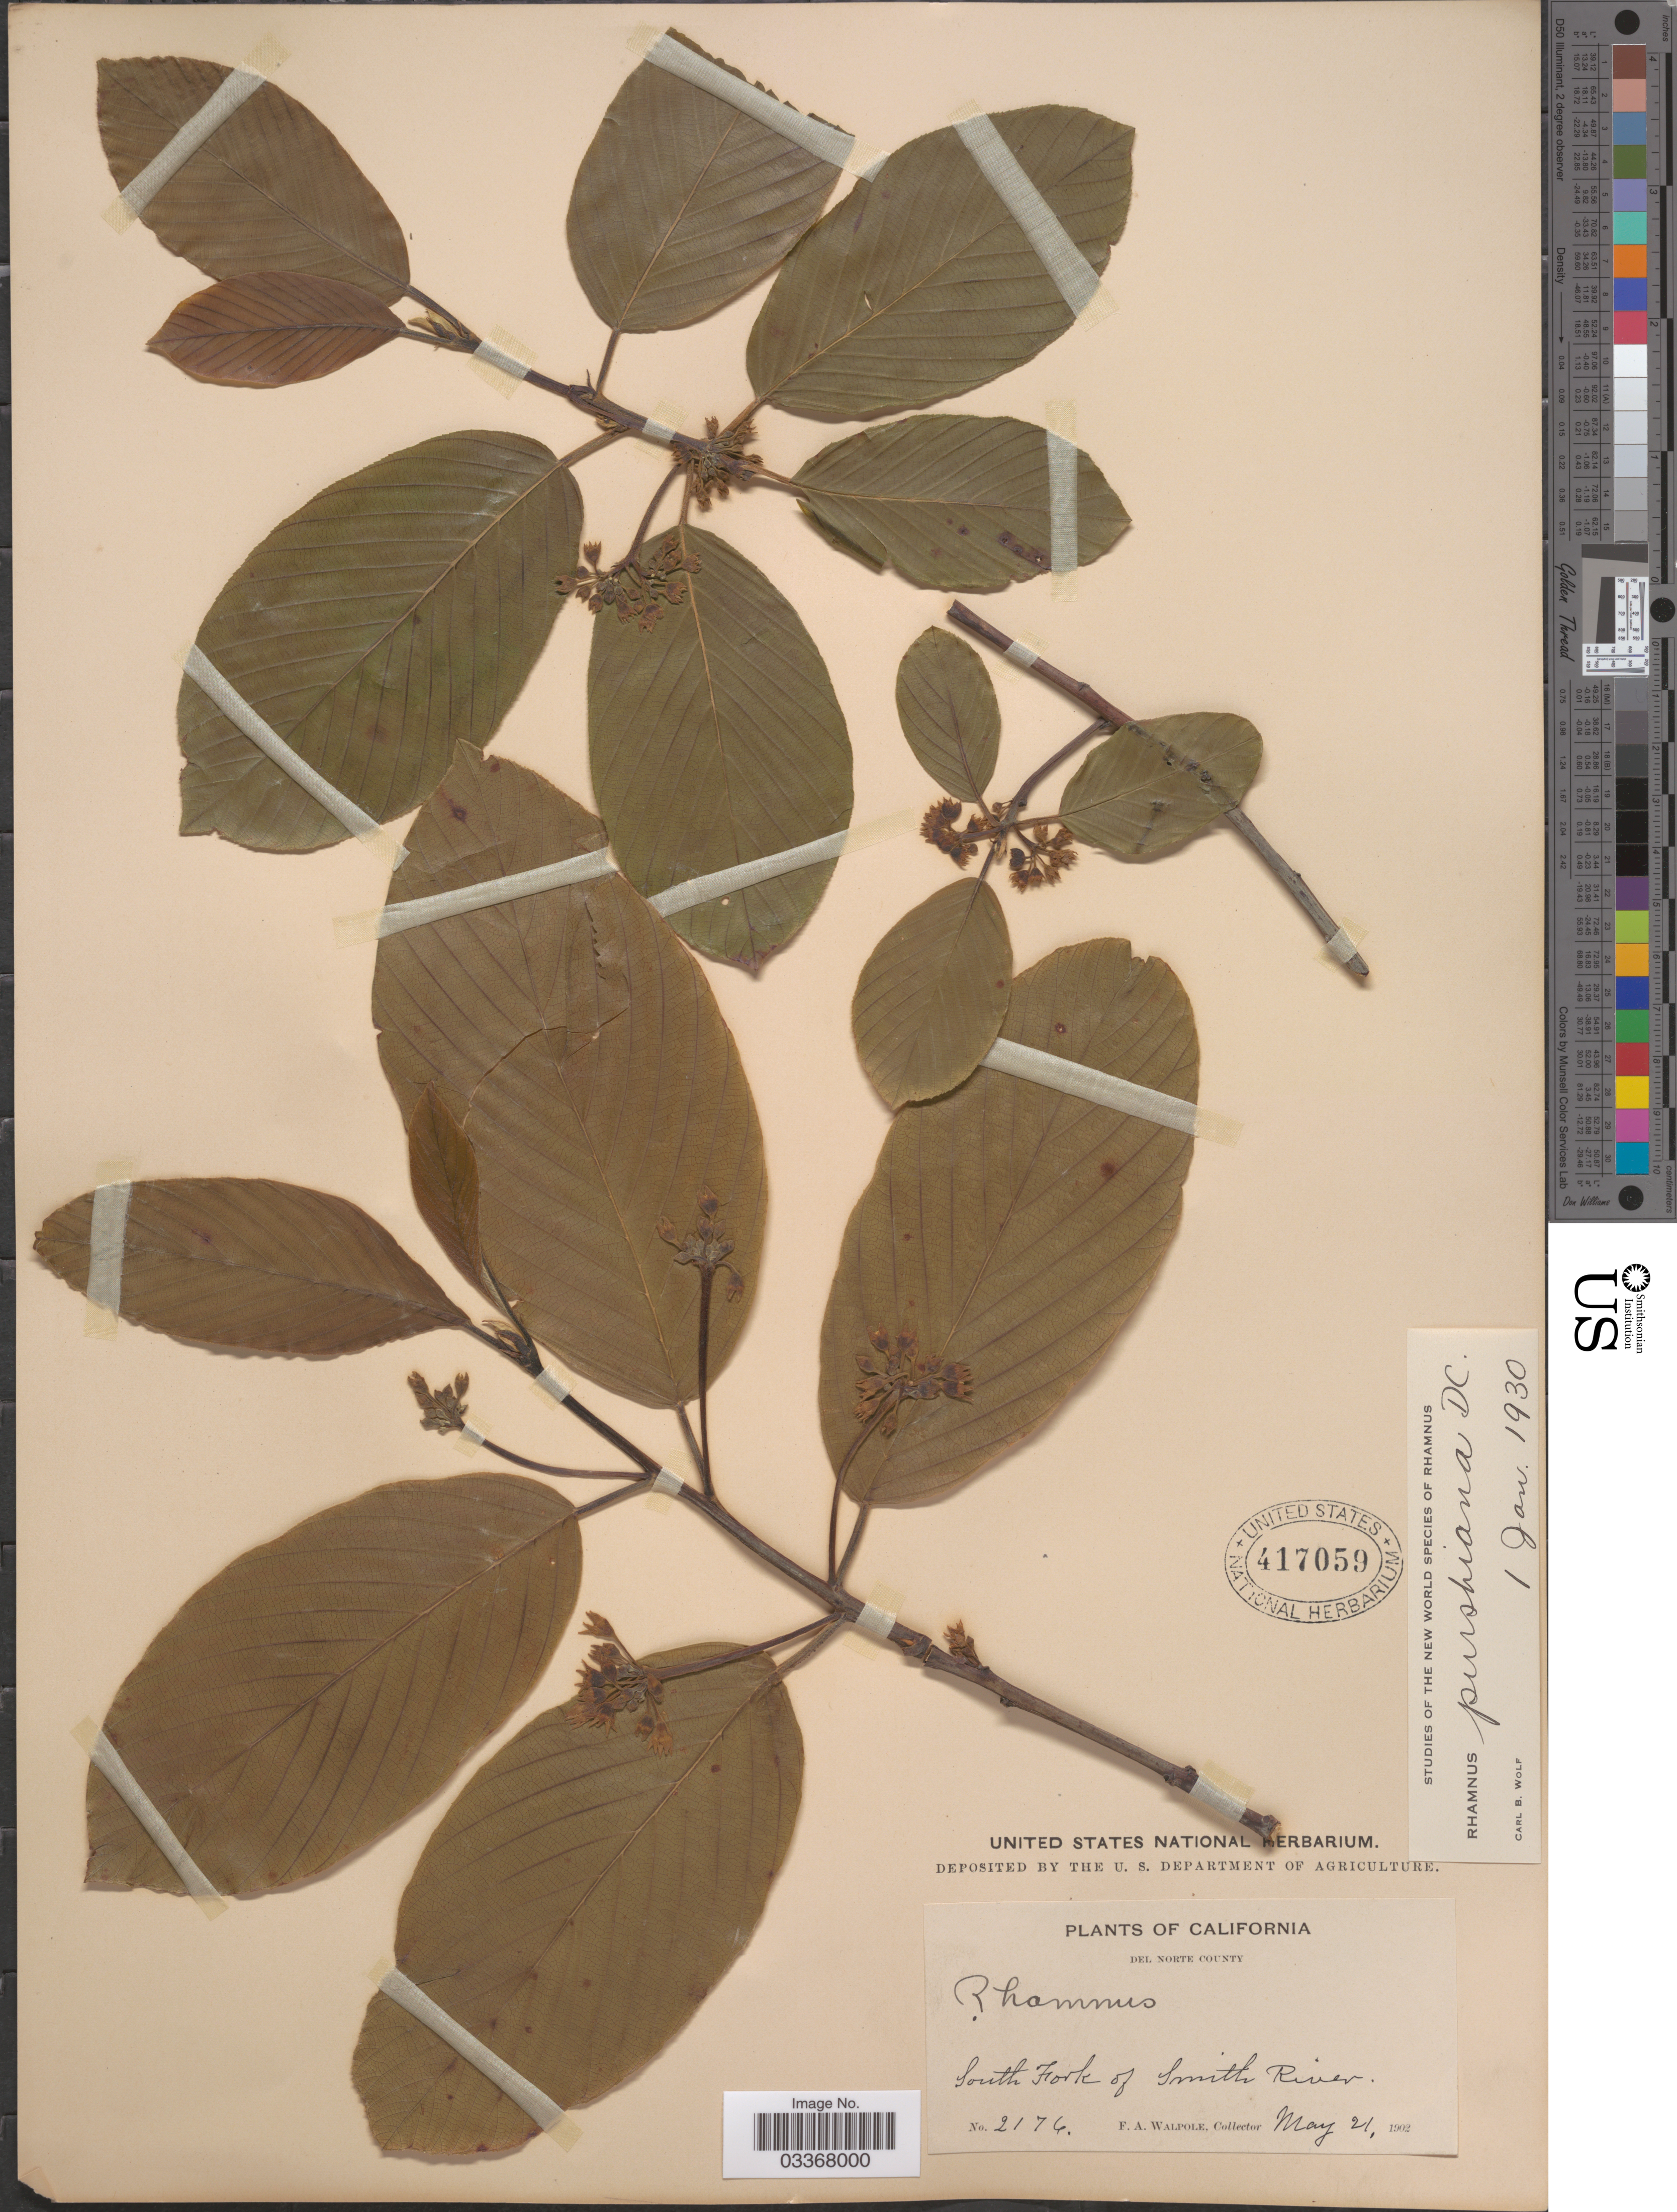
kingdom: Plantae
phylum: Tracheophyta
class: Magnoliopsida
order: Rosales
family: Rhamnaceae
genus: Frangula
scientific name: Frangula purshiana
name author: (DC.) A. Gray ex J.G. Cooper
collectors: F. Walpole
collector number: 2176*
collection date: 1902-05-21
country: United States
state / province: California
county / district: Del Norte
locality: Del Norte County, South Fork of Smith River.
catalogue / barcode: US 417059